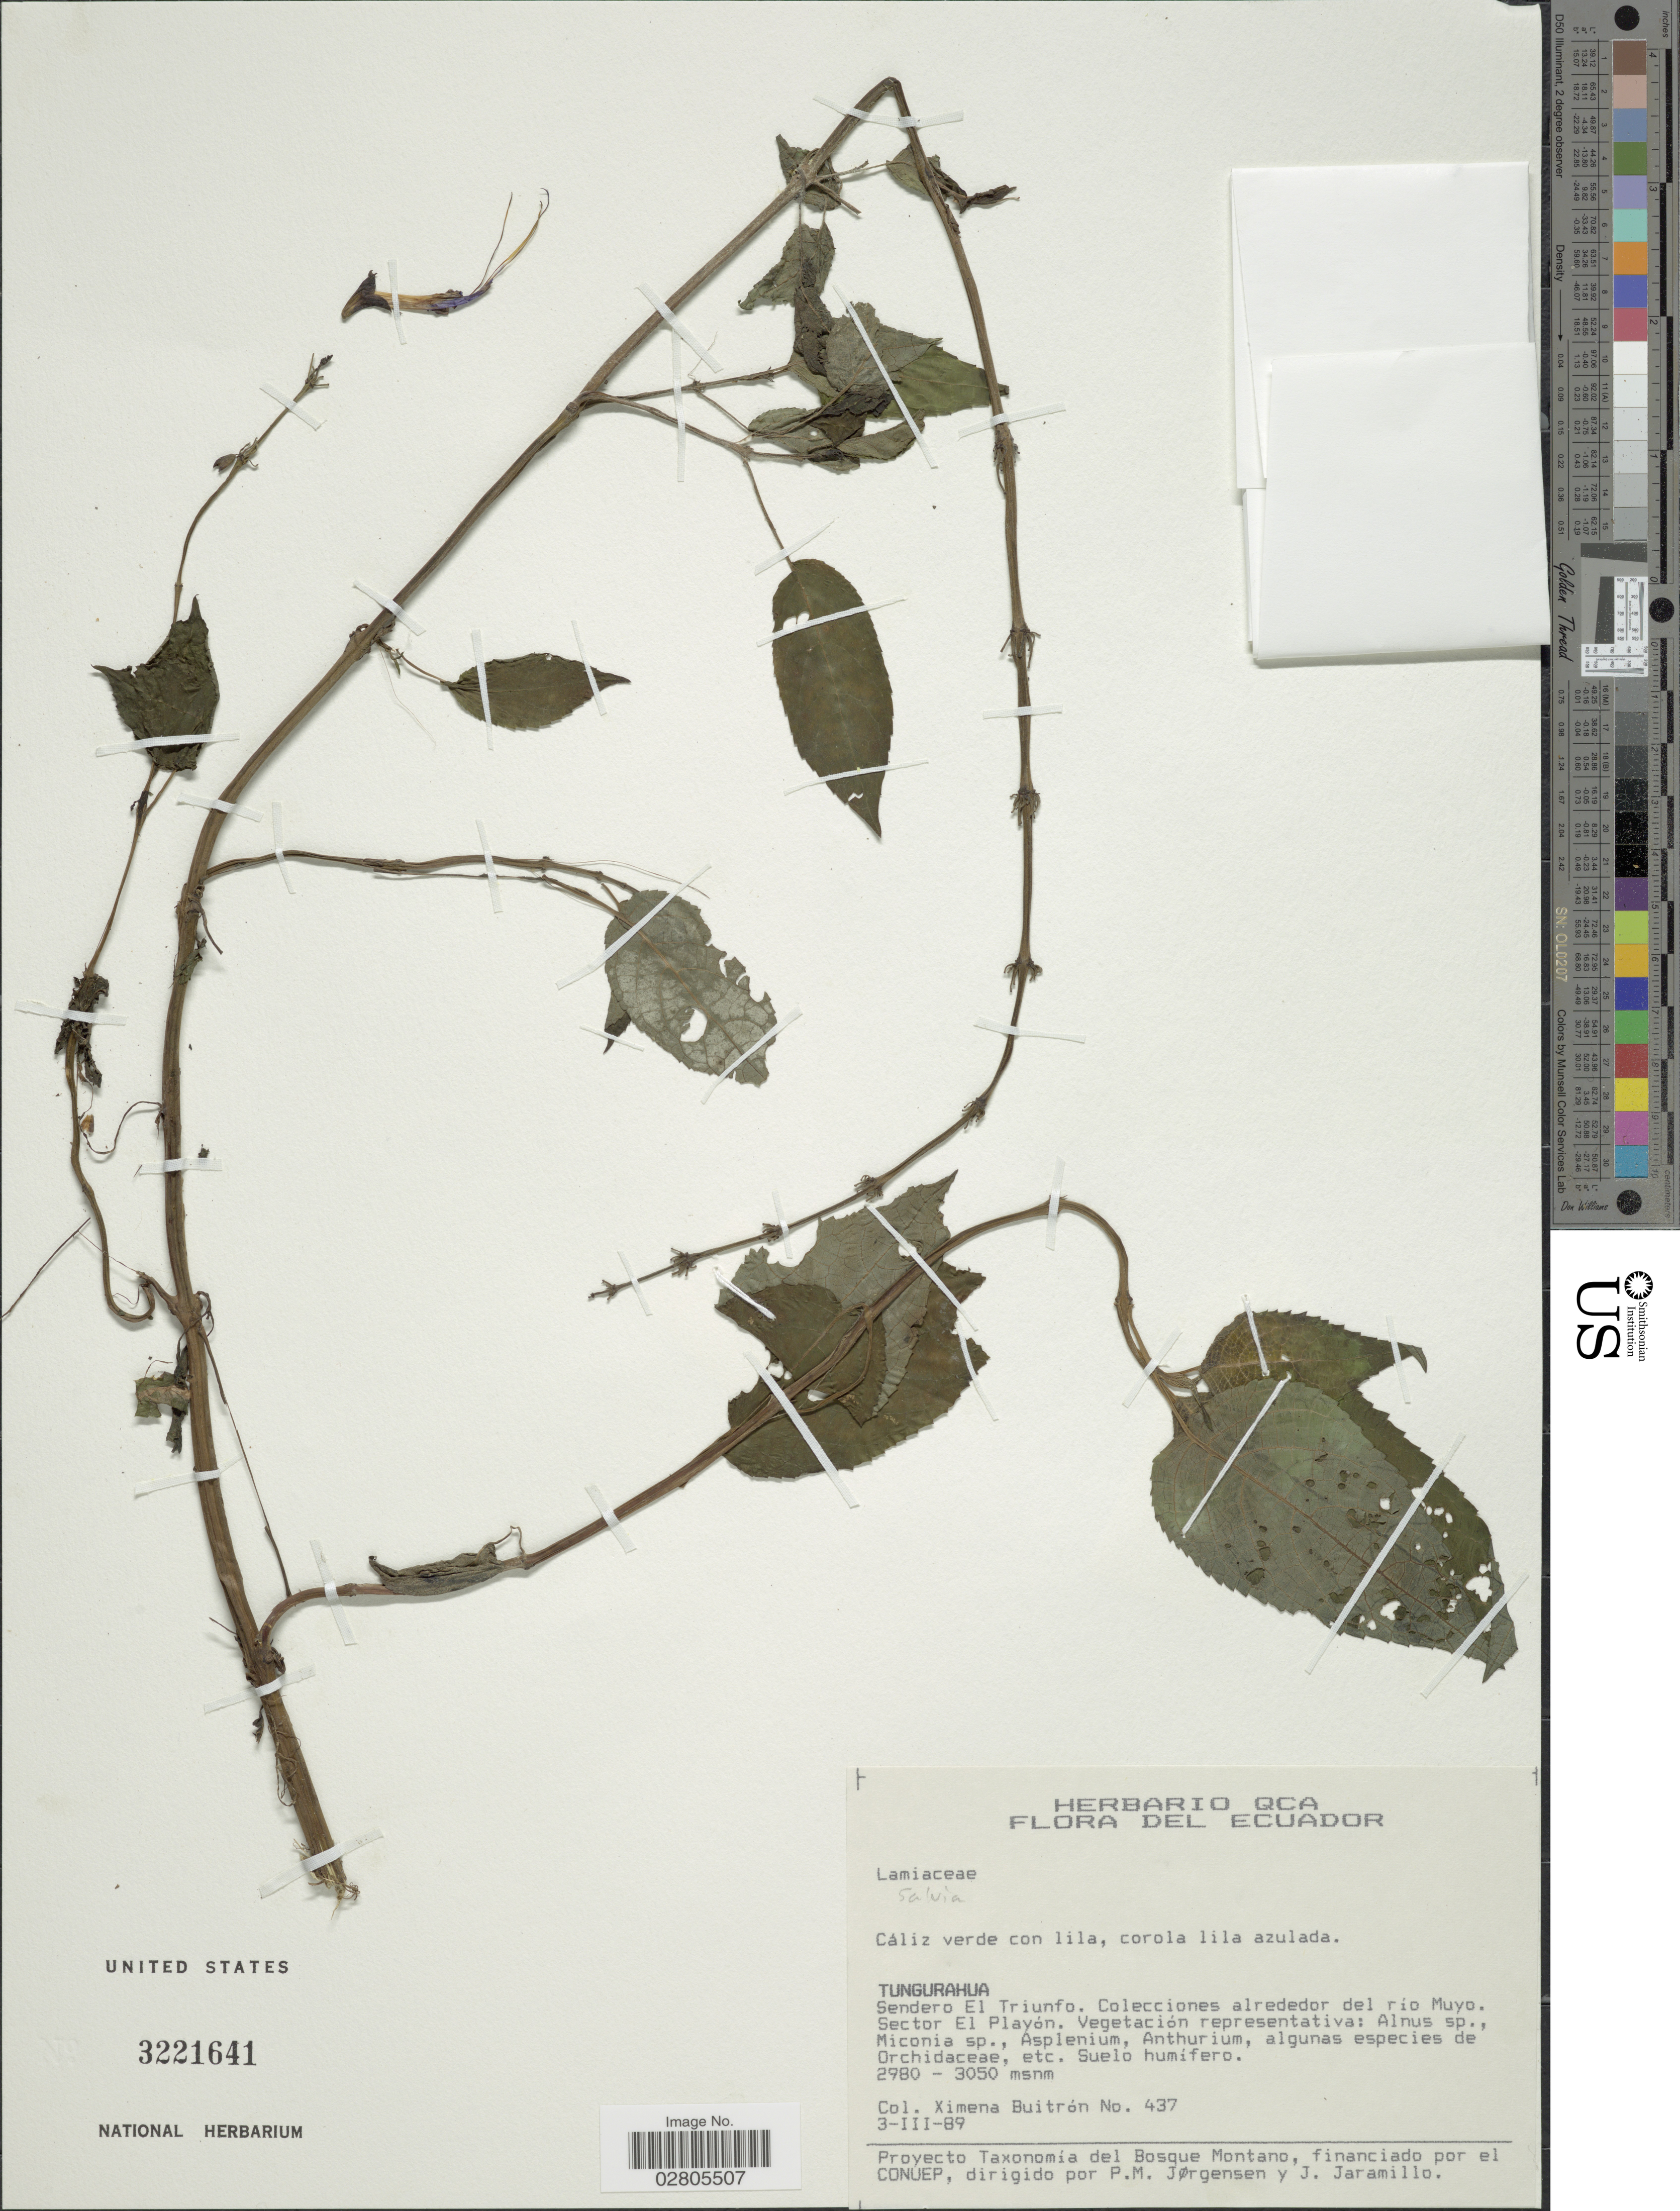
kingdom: Plantae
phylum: Tracheophyta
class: Magnoliopsida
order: Lamiales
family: Lamiaceae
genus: Salvia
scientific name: Salvia sp.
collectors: X. Buitrón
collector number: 437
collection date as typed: Transcribed d/m/y: 3/3/89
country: Ecuador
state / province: Tungurahua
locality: Sendero El Triunfo. Colecciones alrededor del río Muyo. Sector El Playón.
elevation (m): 2980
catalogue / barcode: US 3221641